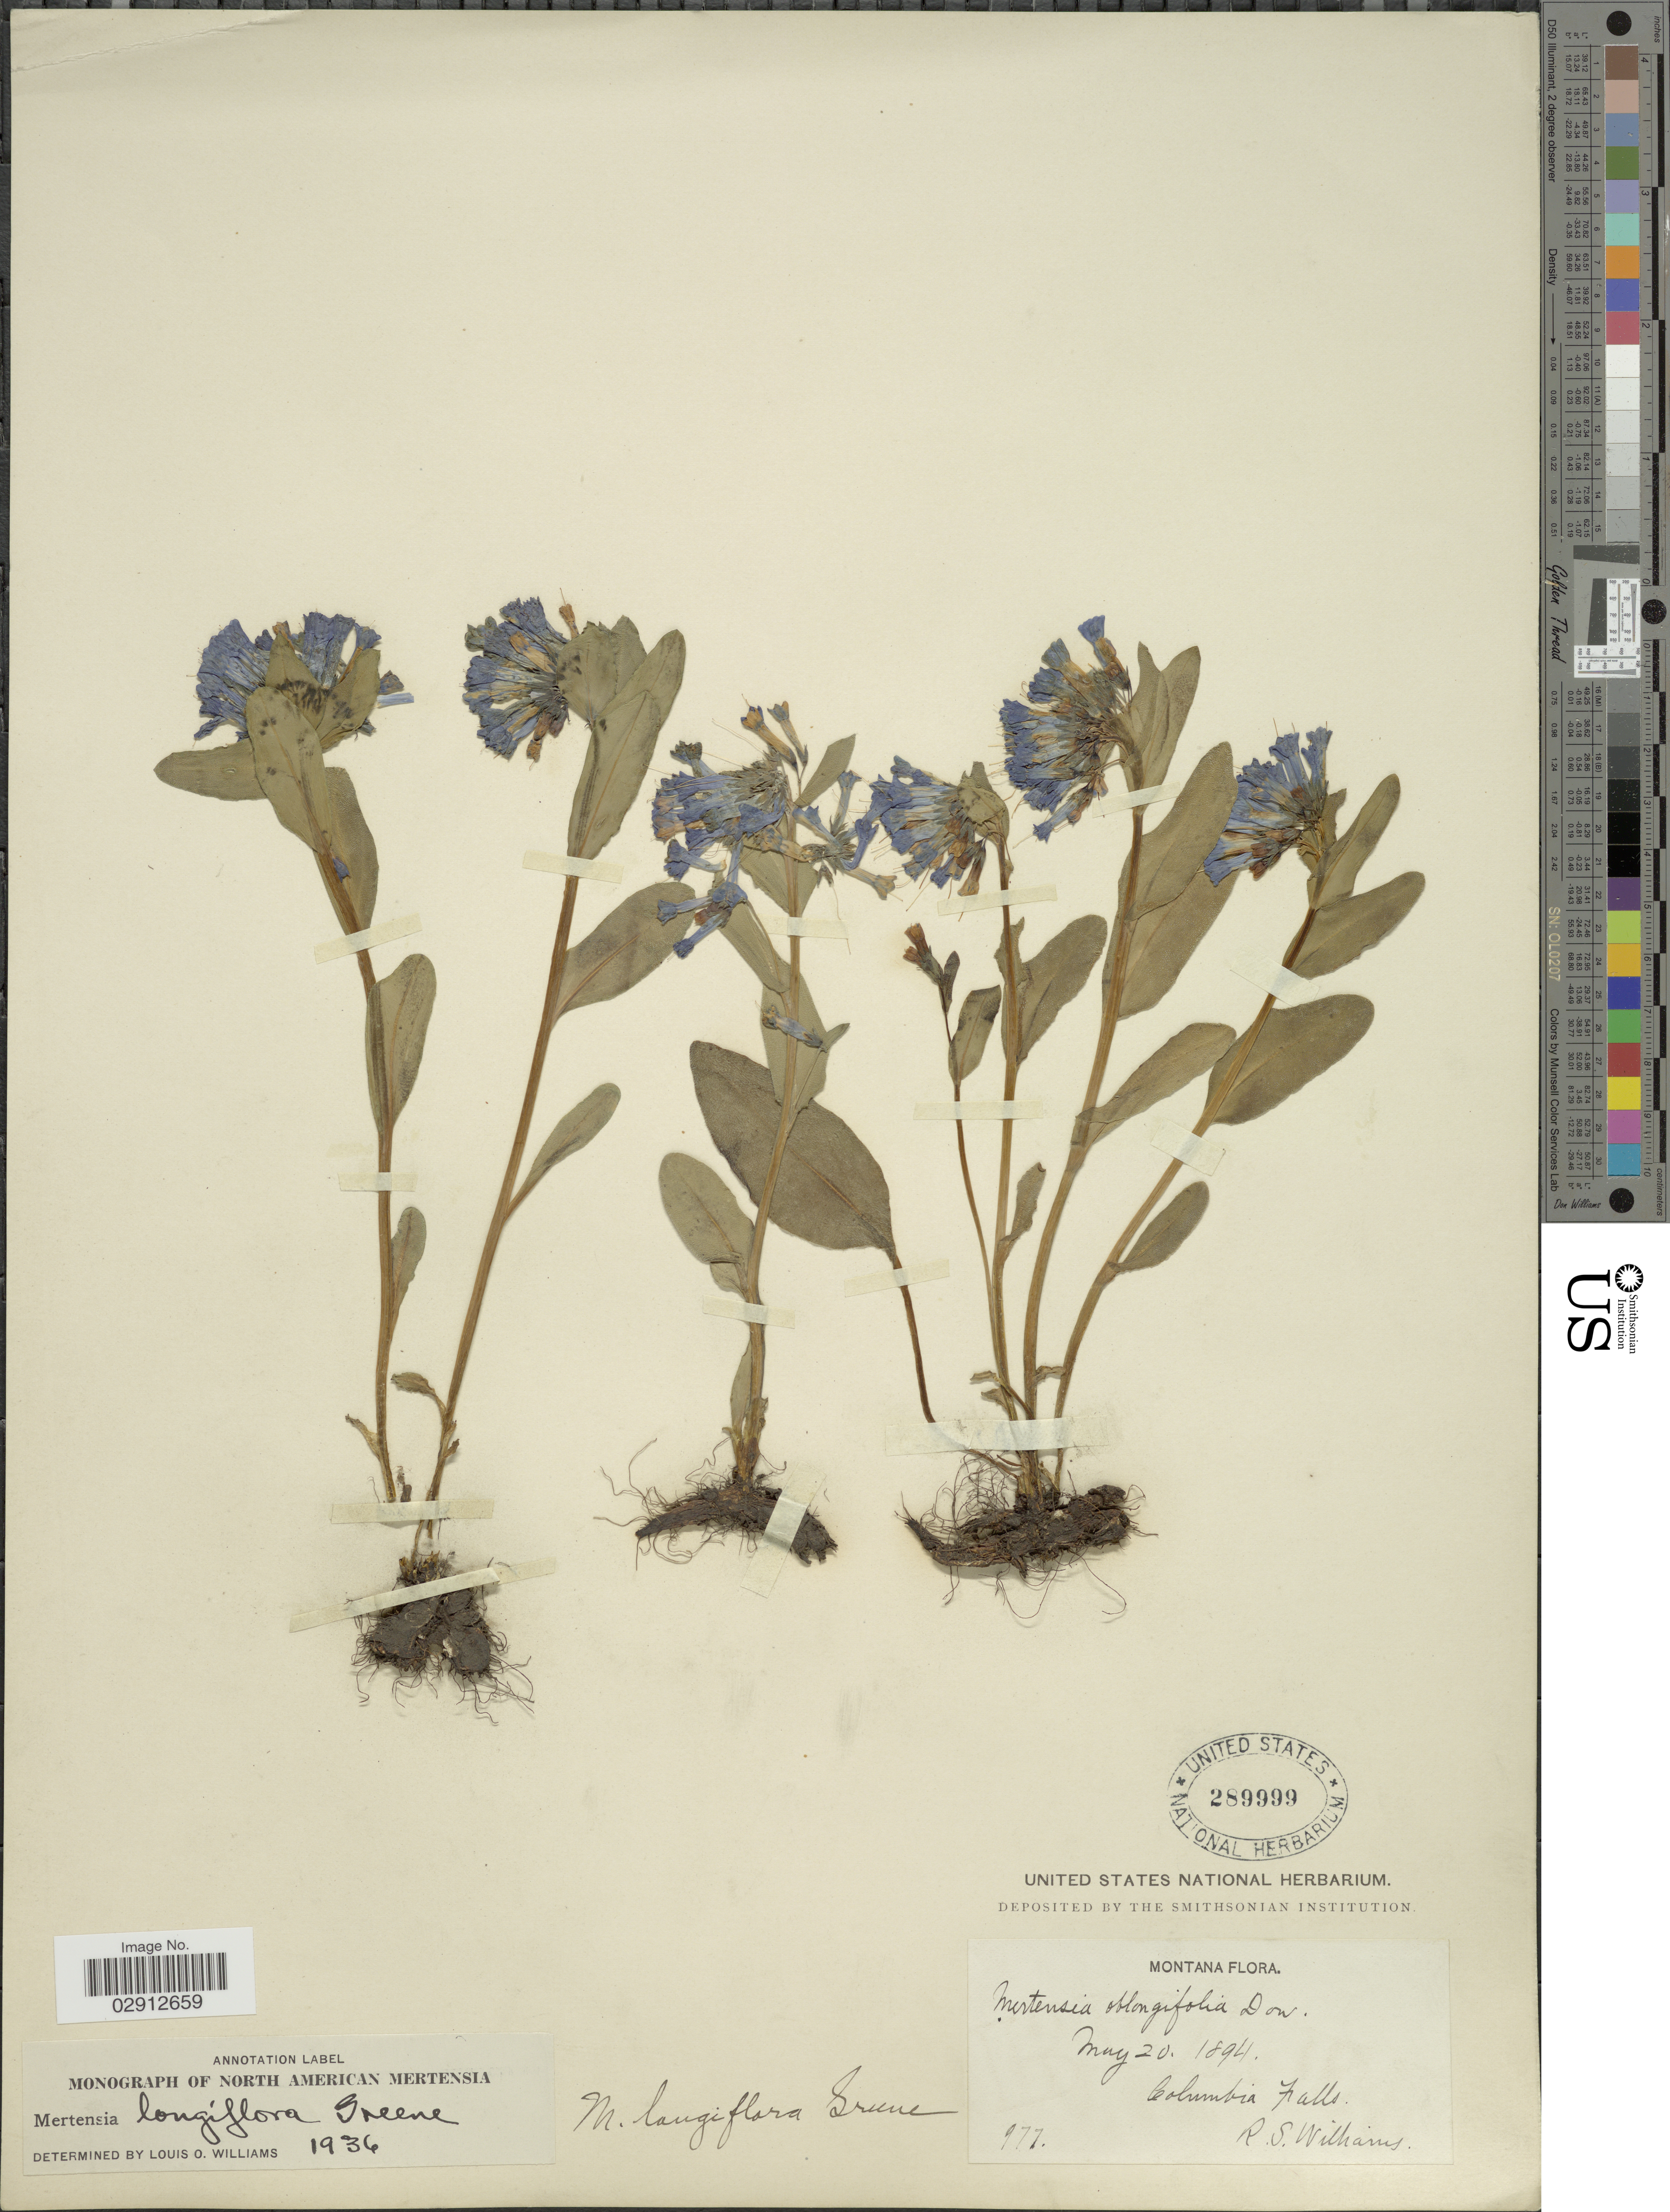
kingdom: Plantae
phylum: Tracheophyta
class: Magnoliopsida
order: Boraginales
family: Boraginaceae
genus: Mertensia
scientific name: Mertensia longiflora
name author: Rydb.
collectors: R. S. Williams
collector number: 977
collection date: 1894-05-20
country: United States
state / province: Montana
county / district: Flathead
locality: Columbia Falls.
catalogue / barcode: US 289999